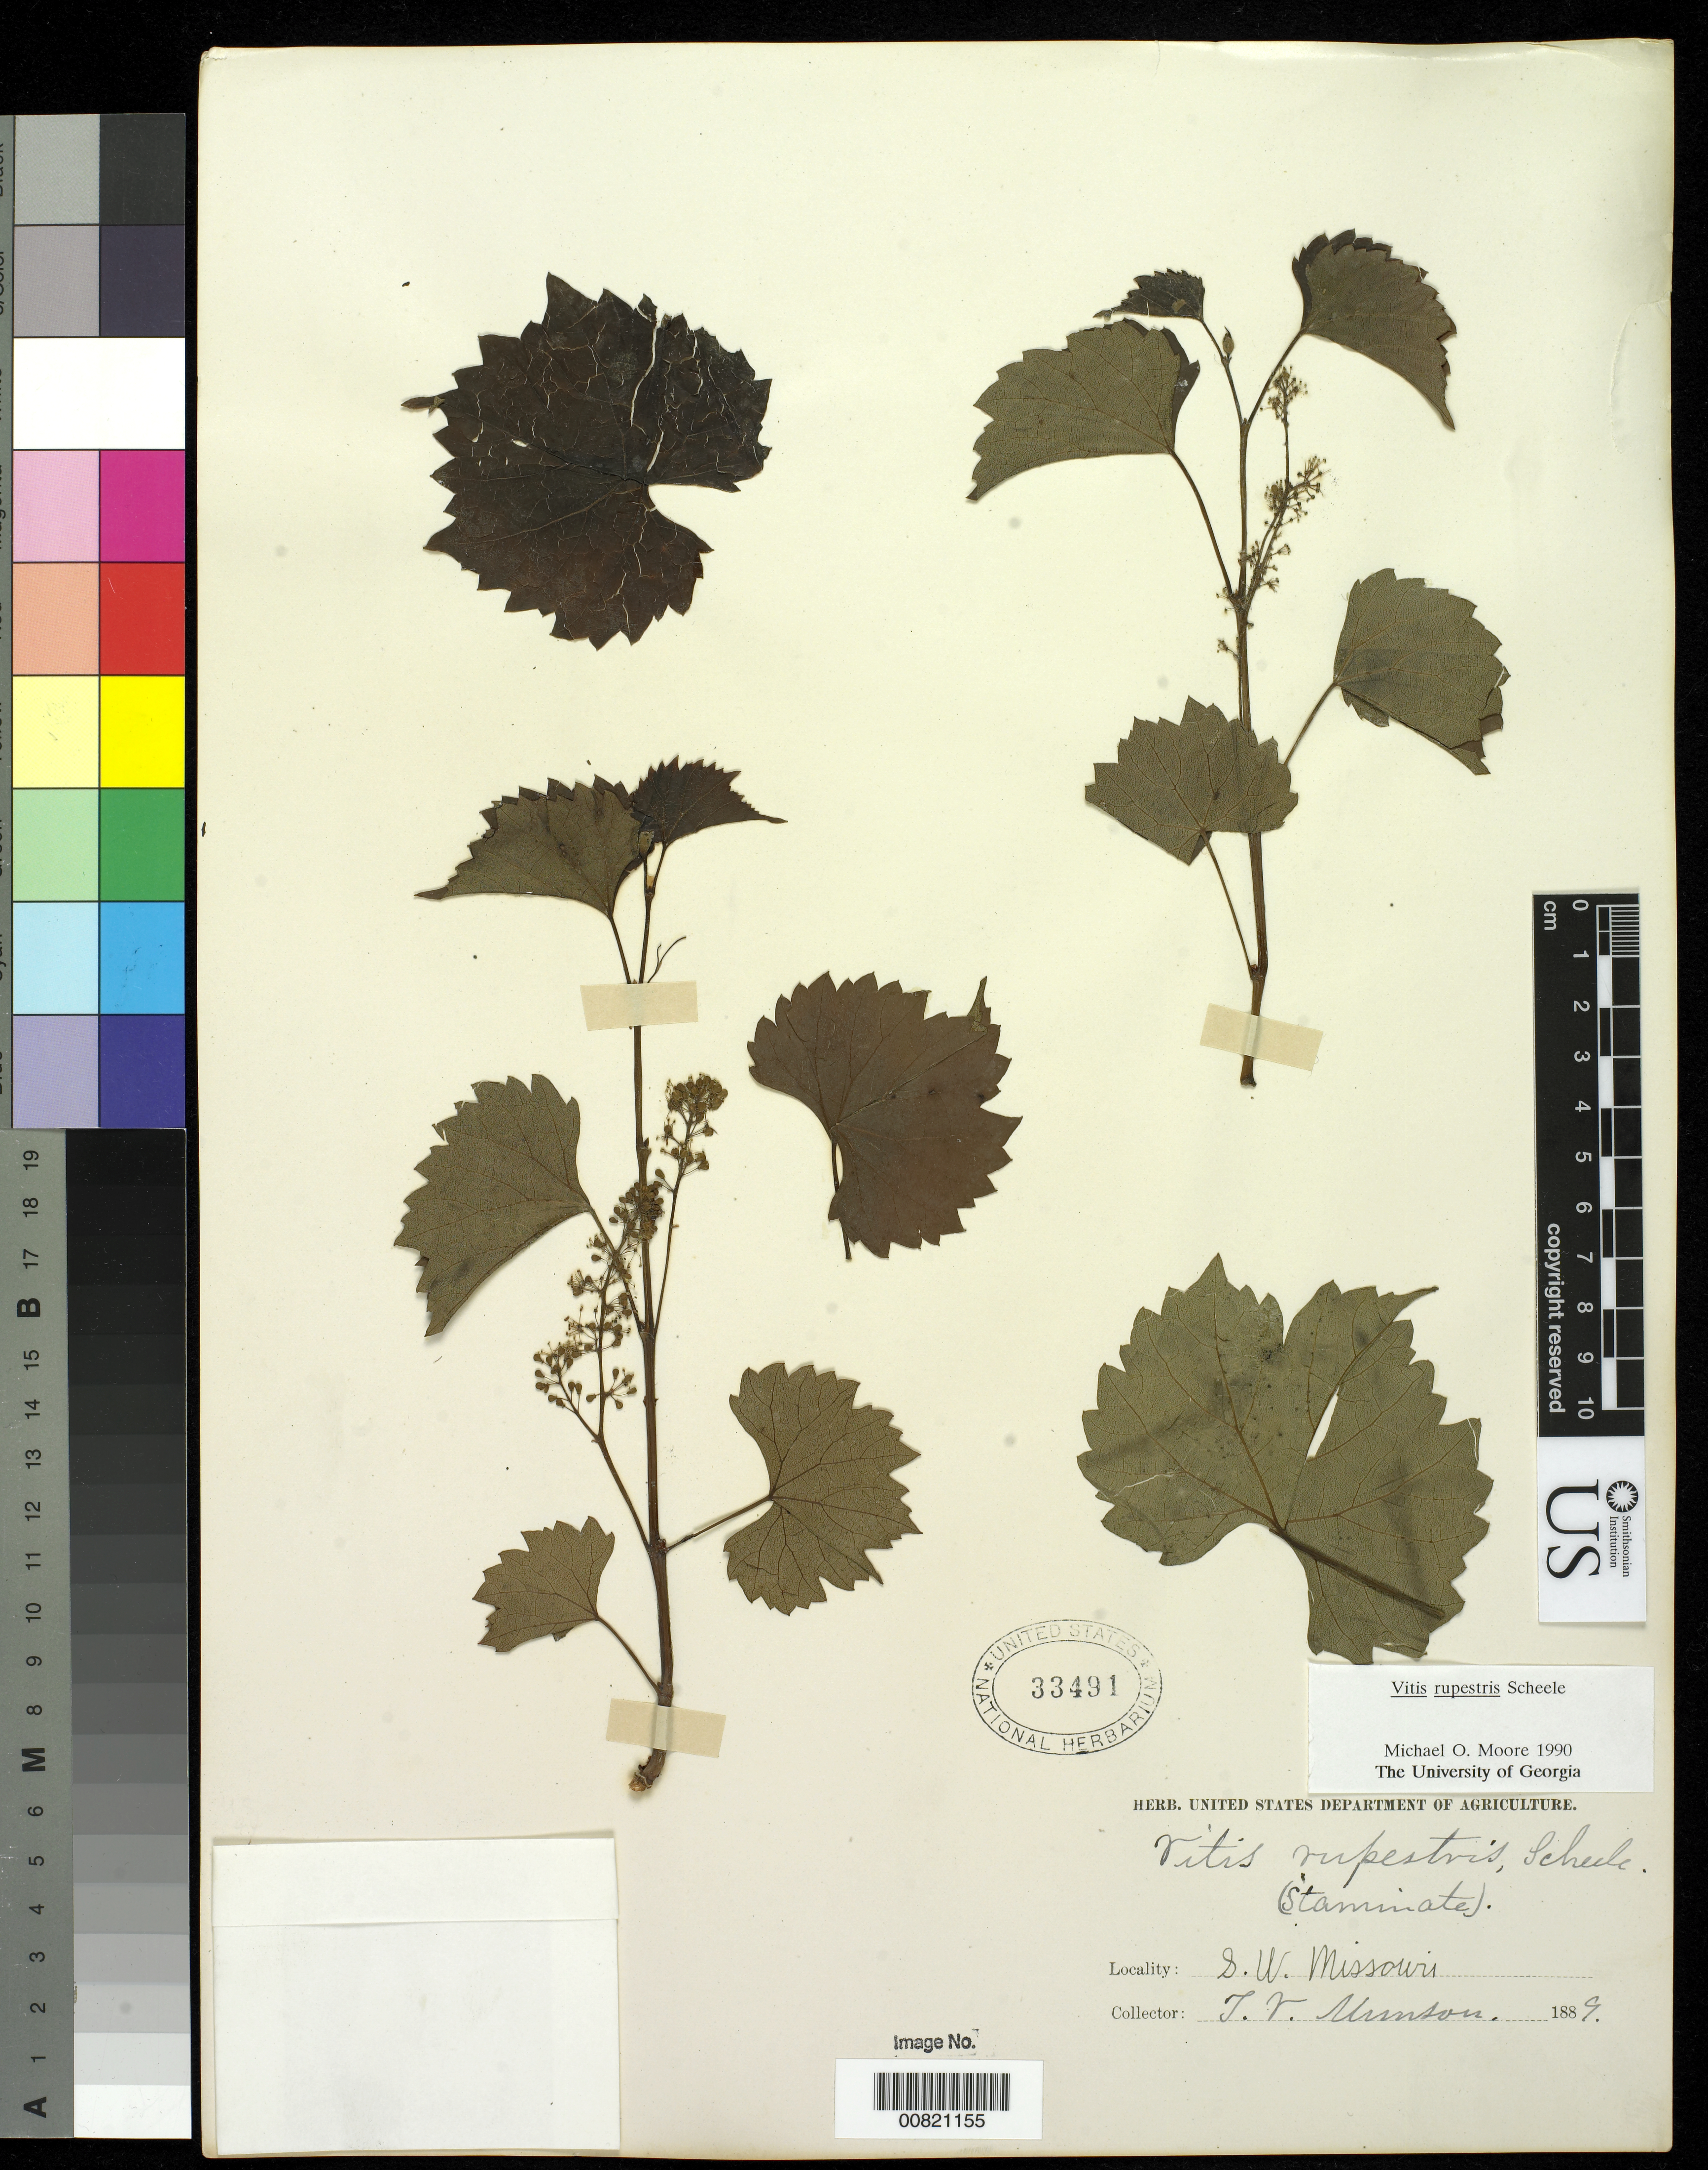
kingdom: Plantae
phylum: Tracheophyta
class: Magnoliopsida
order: Vitales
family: Vitaceae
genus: Vitis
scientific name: Vitis rupestris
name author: Scheele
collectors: T. V. Munson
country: United States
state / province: Missouri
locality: SW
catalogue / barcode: US 33491